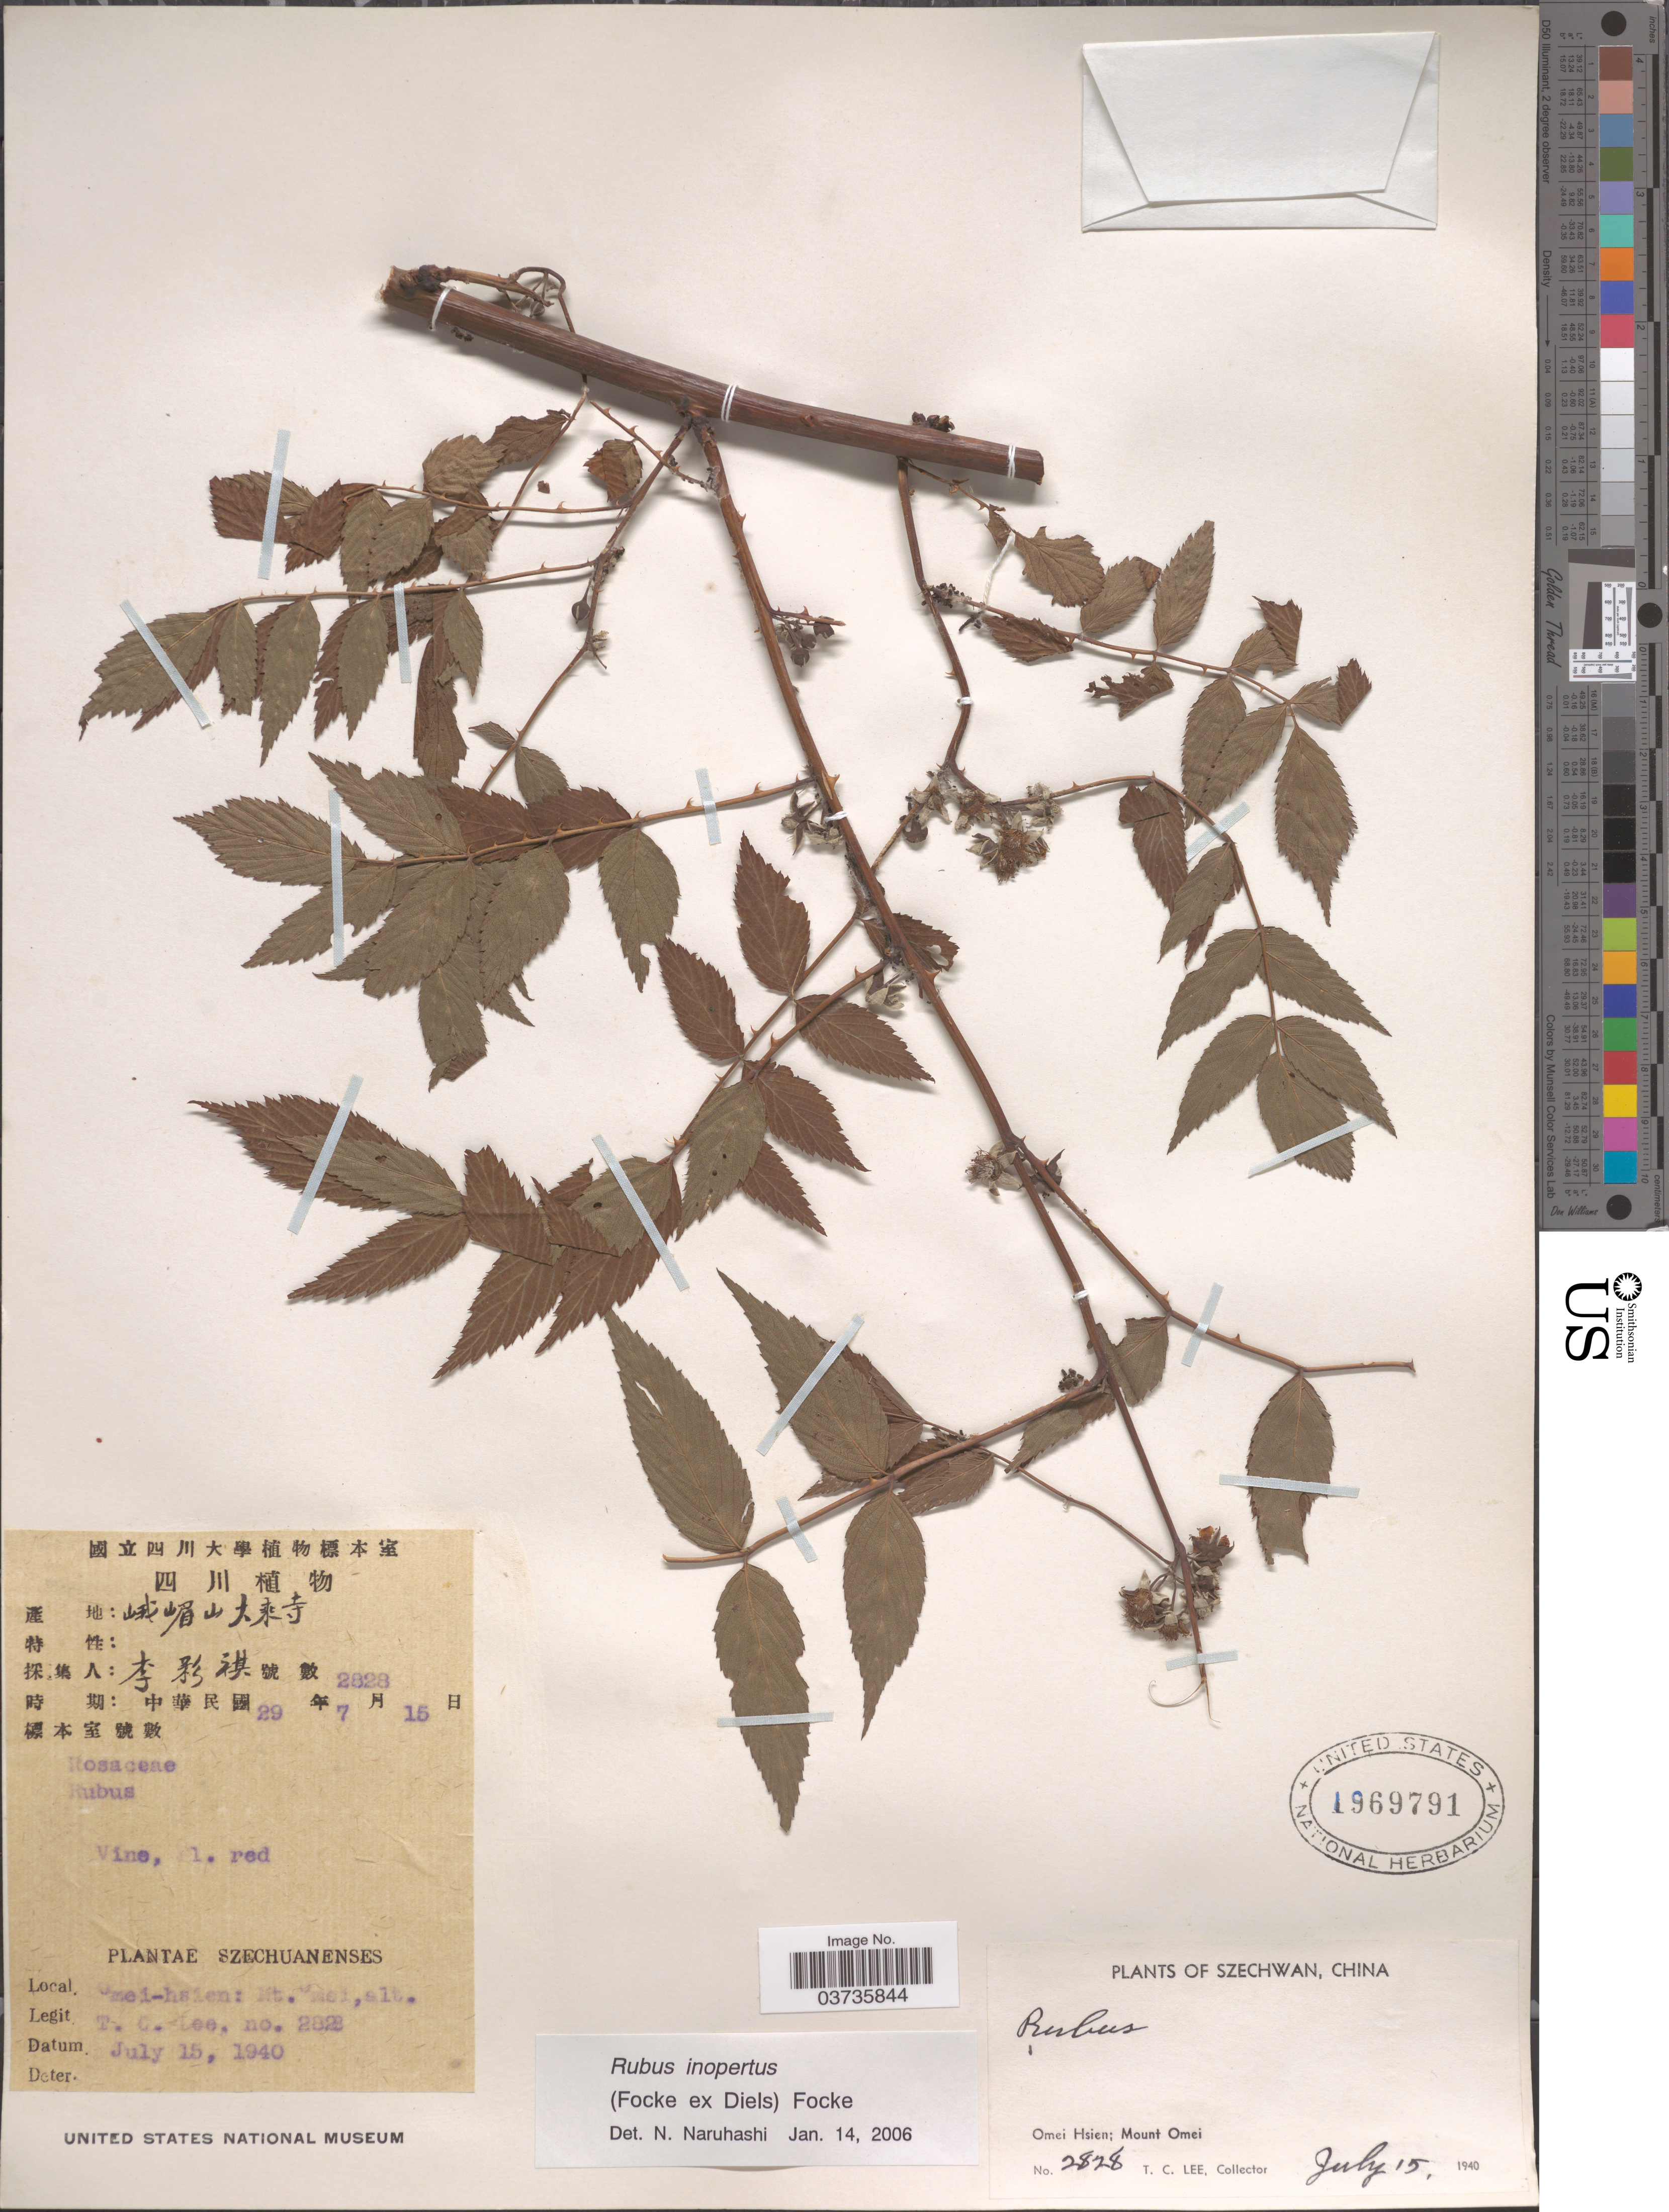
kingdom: Plantae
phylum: Tracheophyta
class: Magnoliopsida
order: Rosales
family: Rosaceae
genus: Rubus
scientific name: Rubus inopertus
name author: (Focke ex Diels) Focke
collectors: T. Lee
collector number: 2828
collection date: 1940-07-15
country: China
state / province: Sichuan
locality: Szechwan. Omei Hsien; Mount Omei.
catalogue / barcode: US 1969791